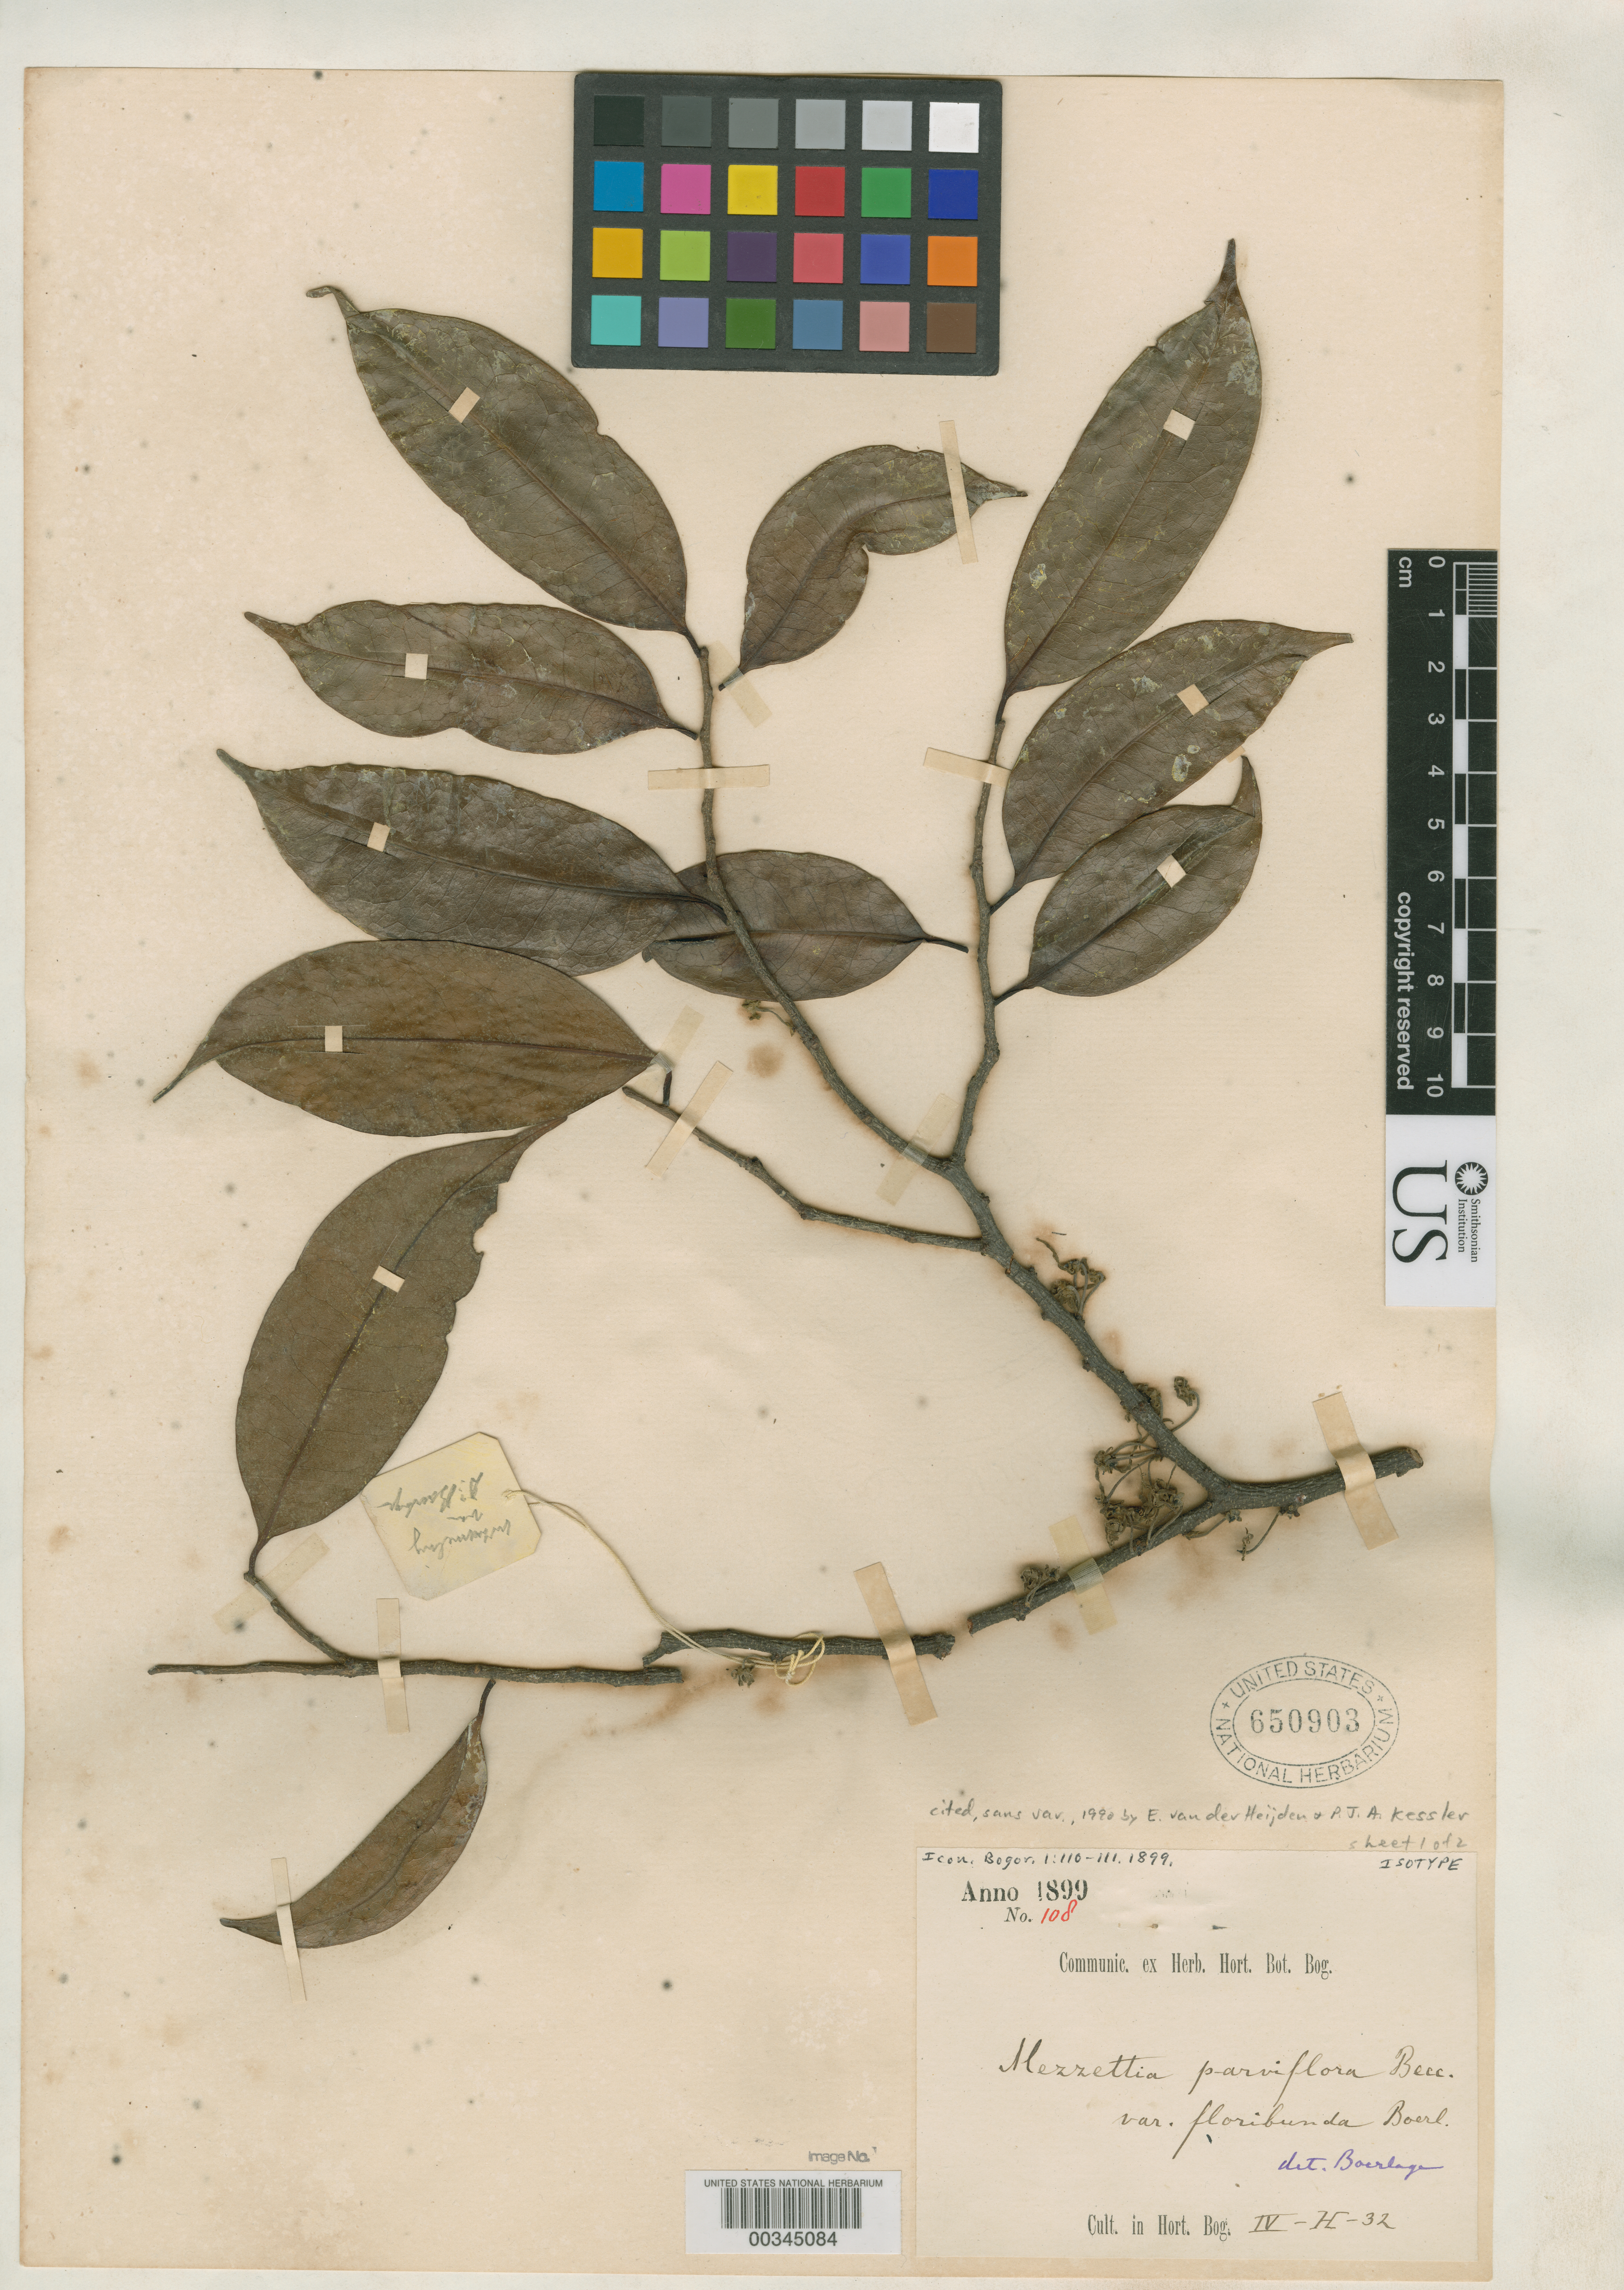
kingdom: Plantae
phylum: Tracheophyta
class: Magnoliopsida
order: Magnoliales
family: Annonaceae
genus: Mezzettia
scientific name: Mezzettia parviflora var. floribunda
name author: Boerl.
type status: Isotype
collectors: J. G. Boerlage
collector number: Herb. Bog. IV-H-32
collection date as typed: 1899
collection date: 1899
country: Indonesia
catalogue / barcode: US 650903